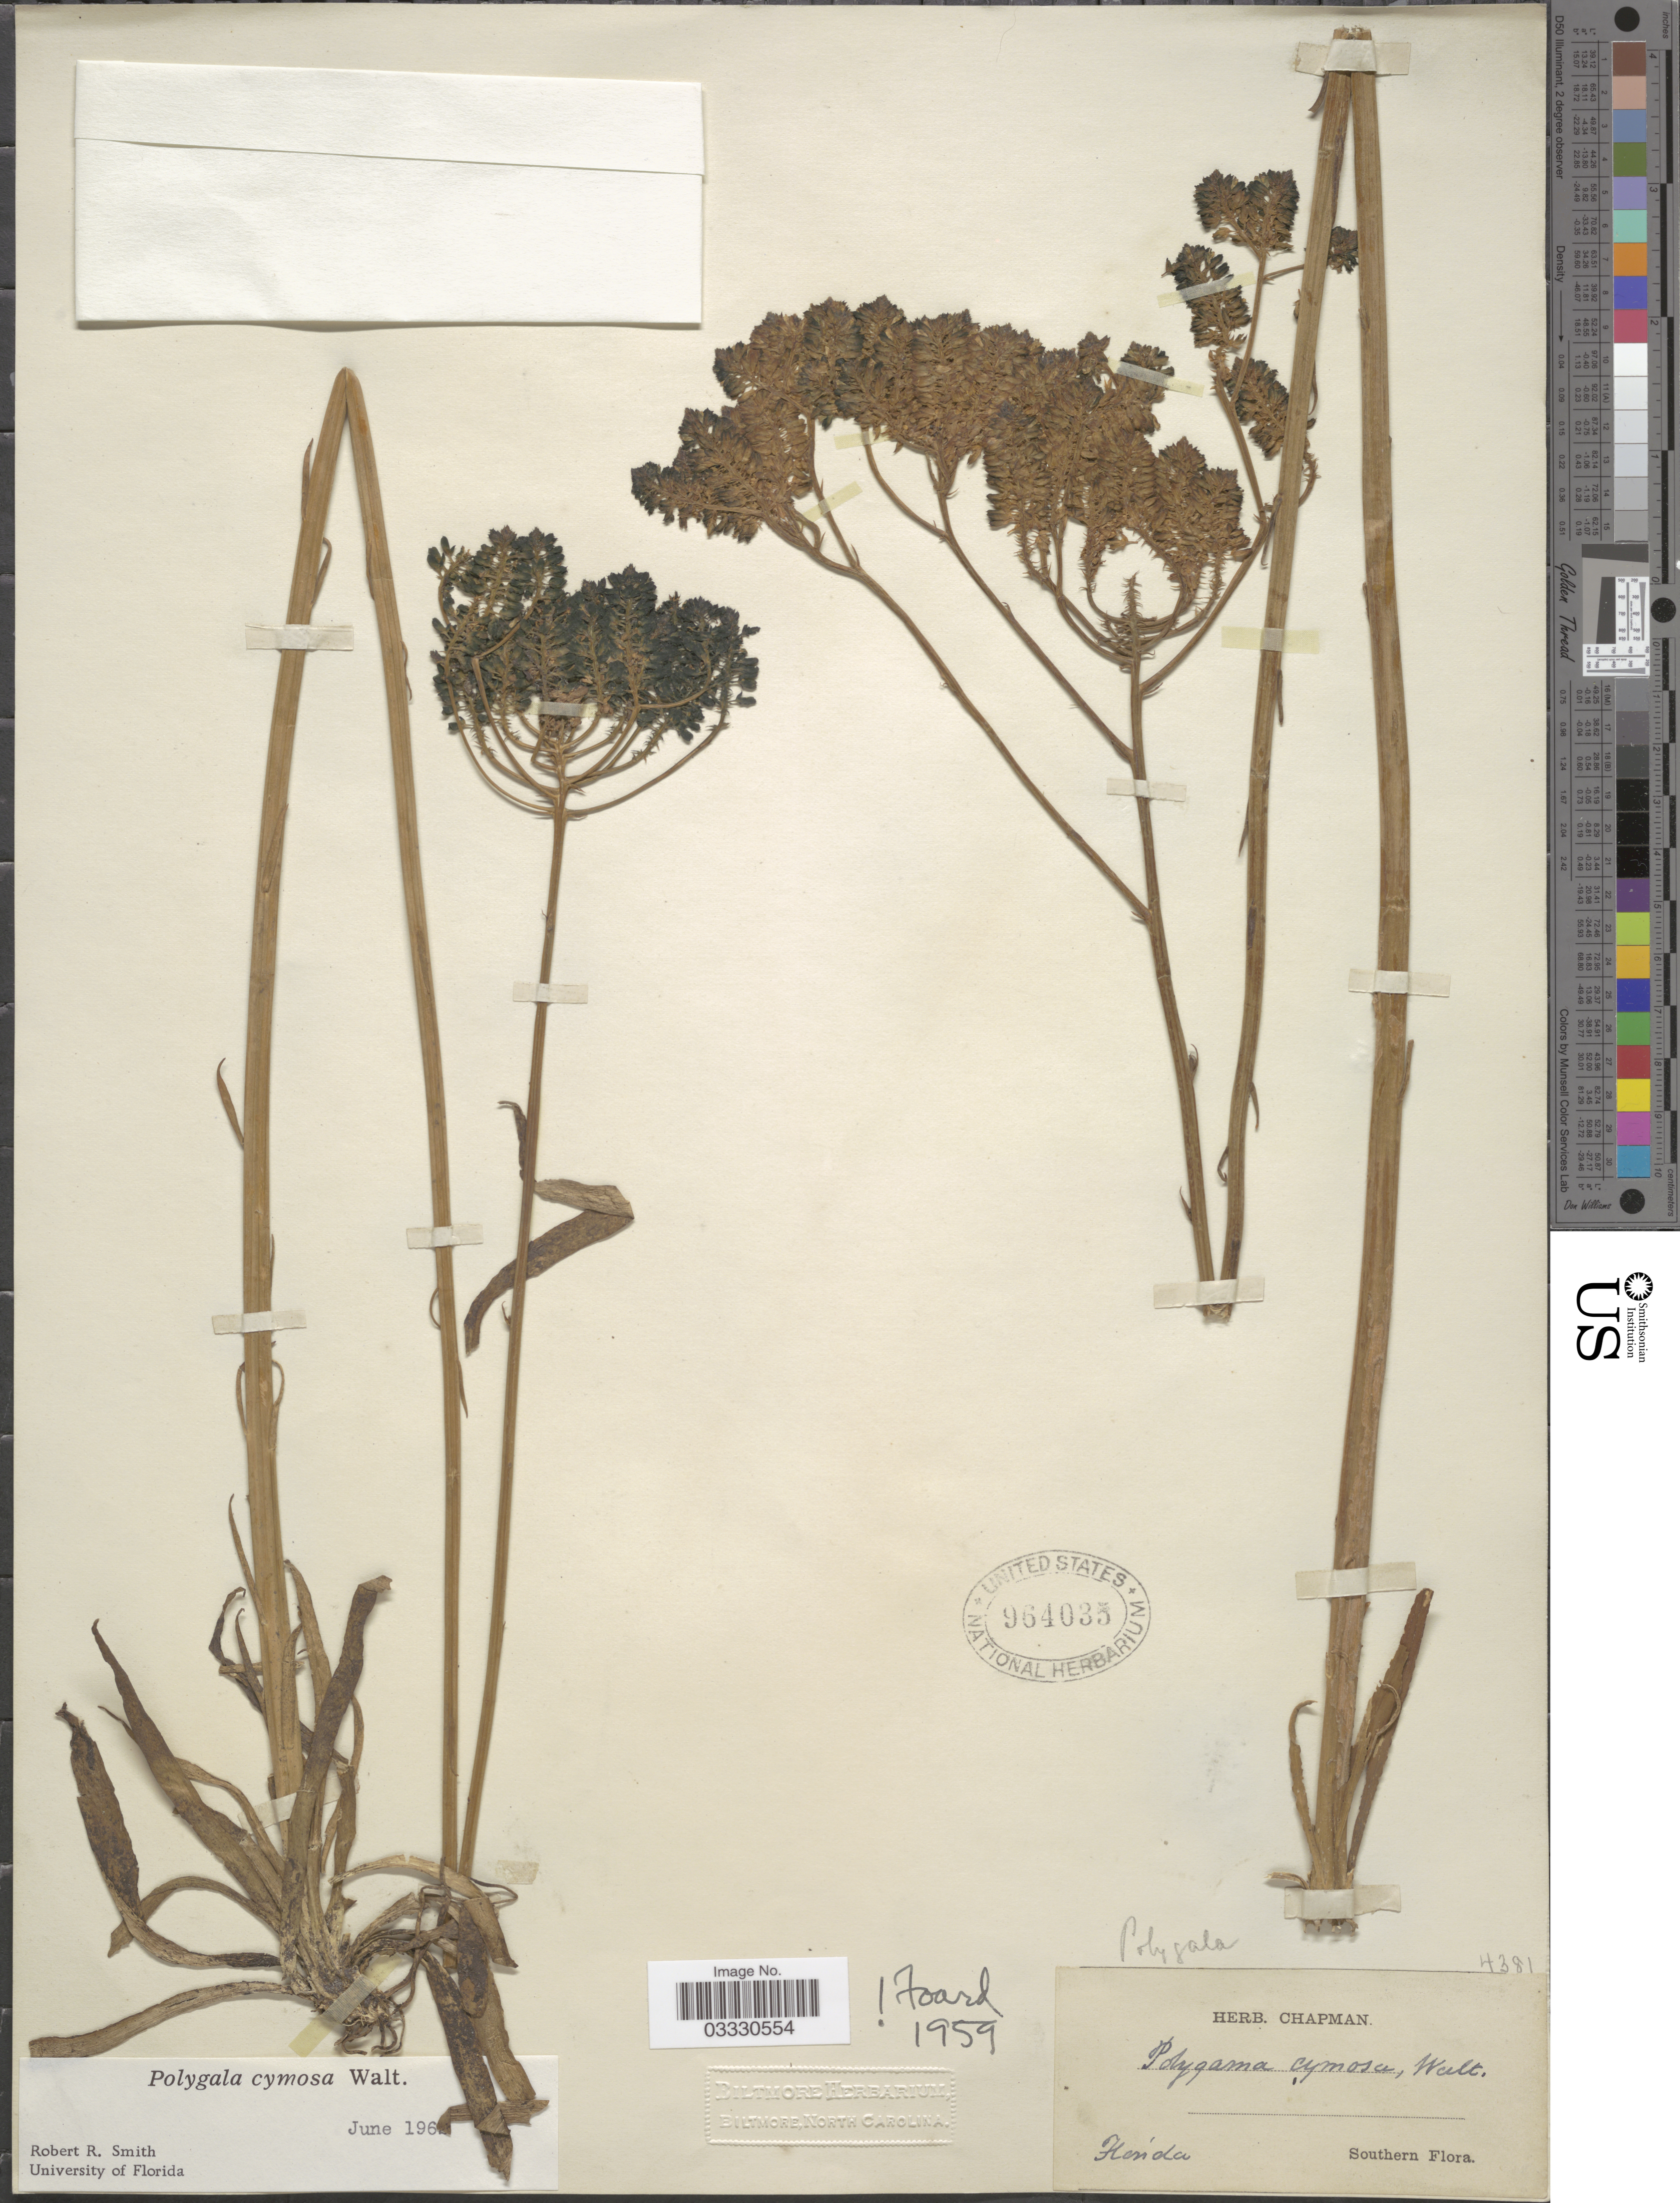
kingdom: Plantae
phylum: Tracheophyta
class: Magnoliopsida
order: Fabales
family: Polygalaceae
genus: Polygala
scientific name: Polygala cymosa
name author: Walter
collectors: ex herb. Chapman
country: United States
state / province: Florida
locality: Southern.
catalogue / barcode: US 964035